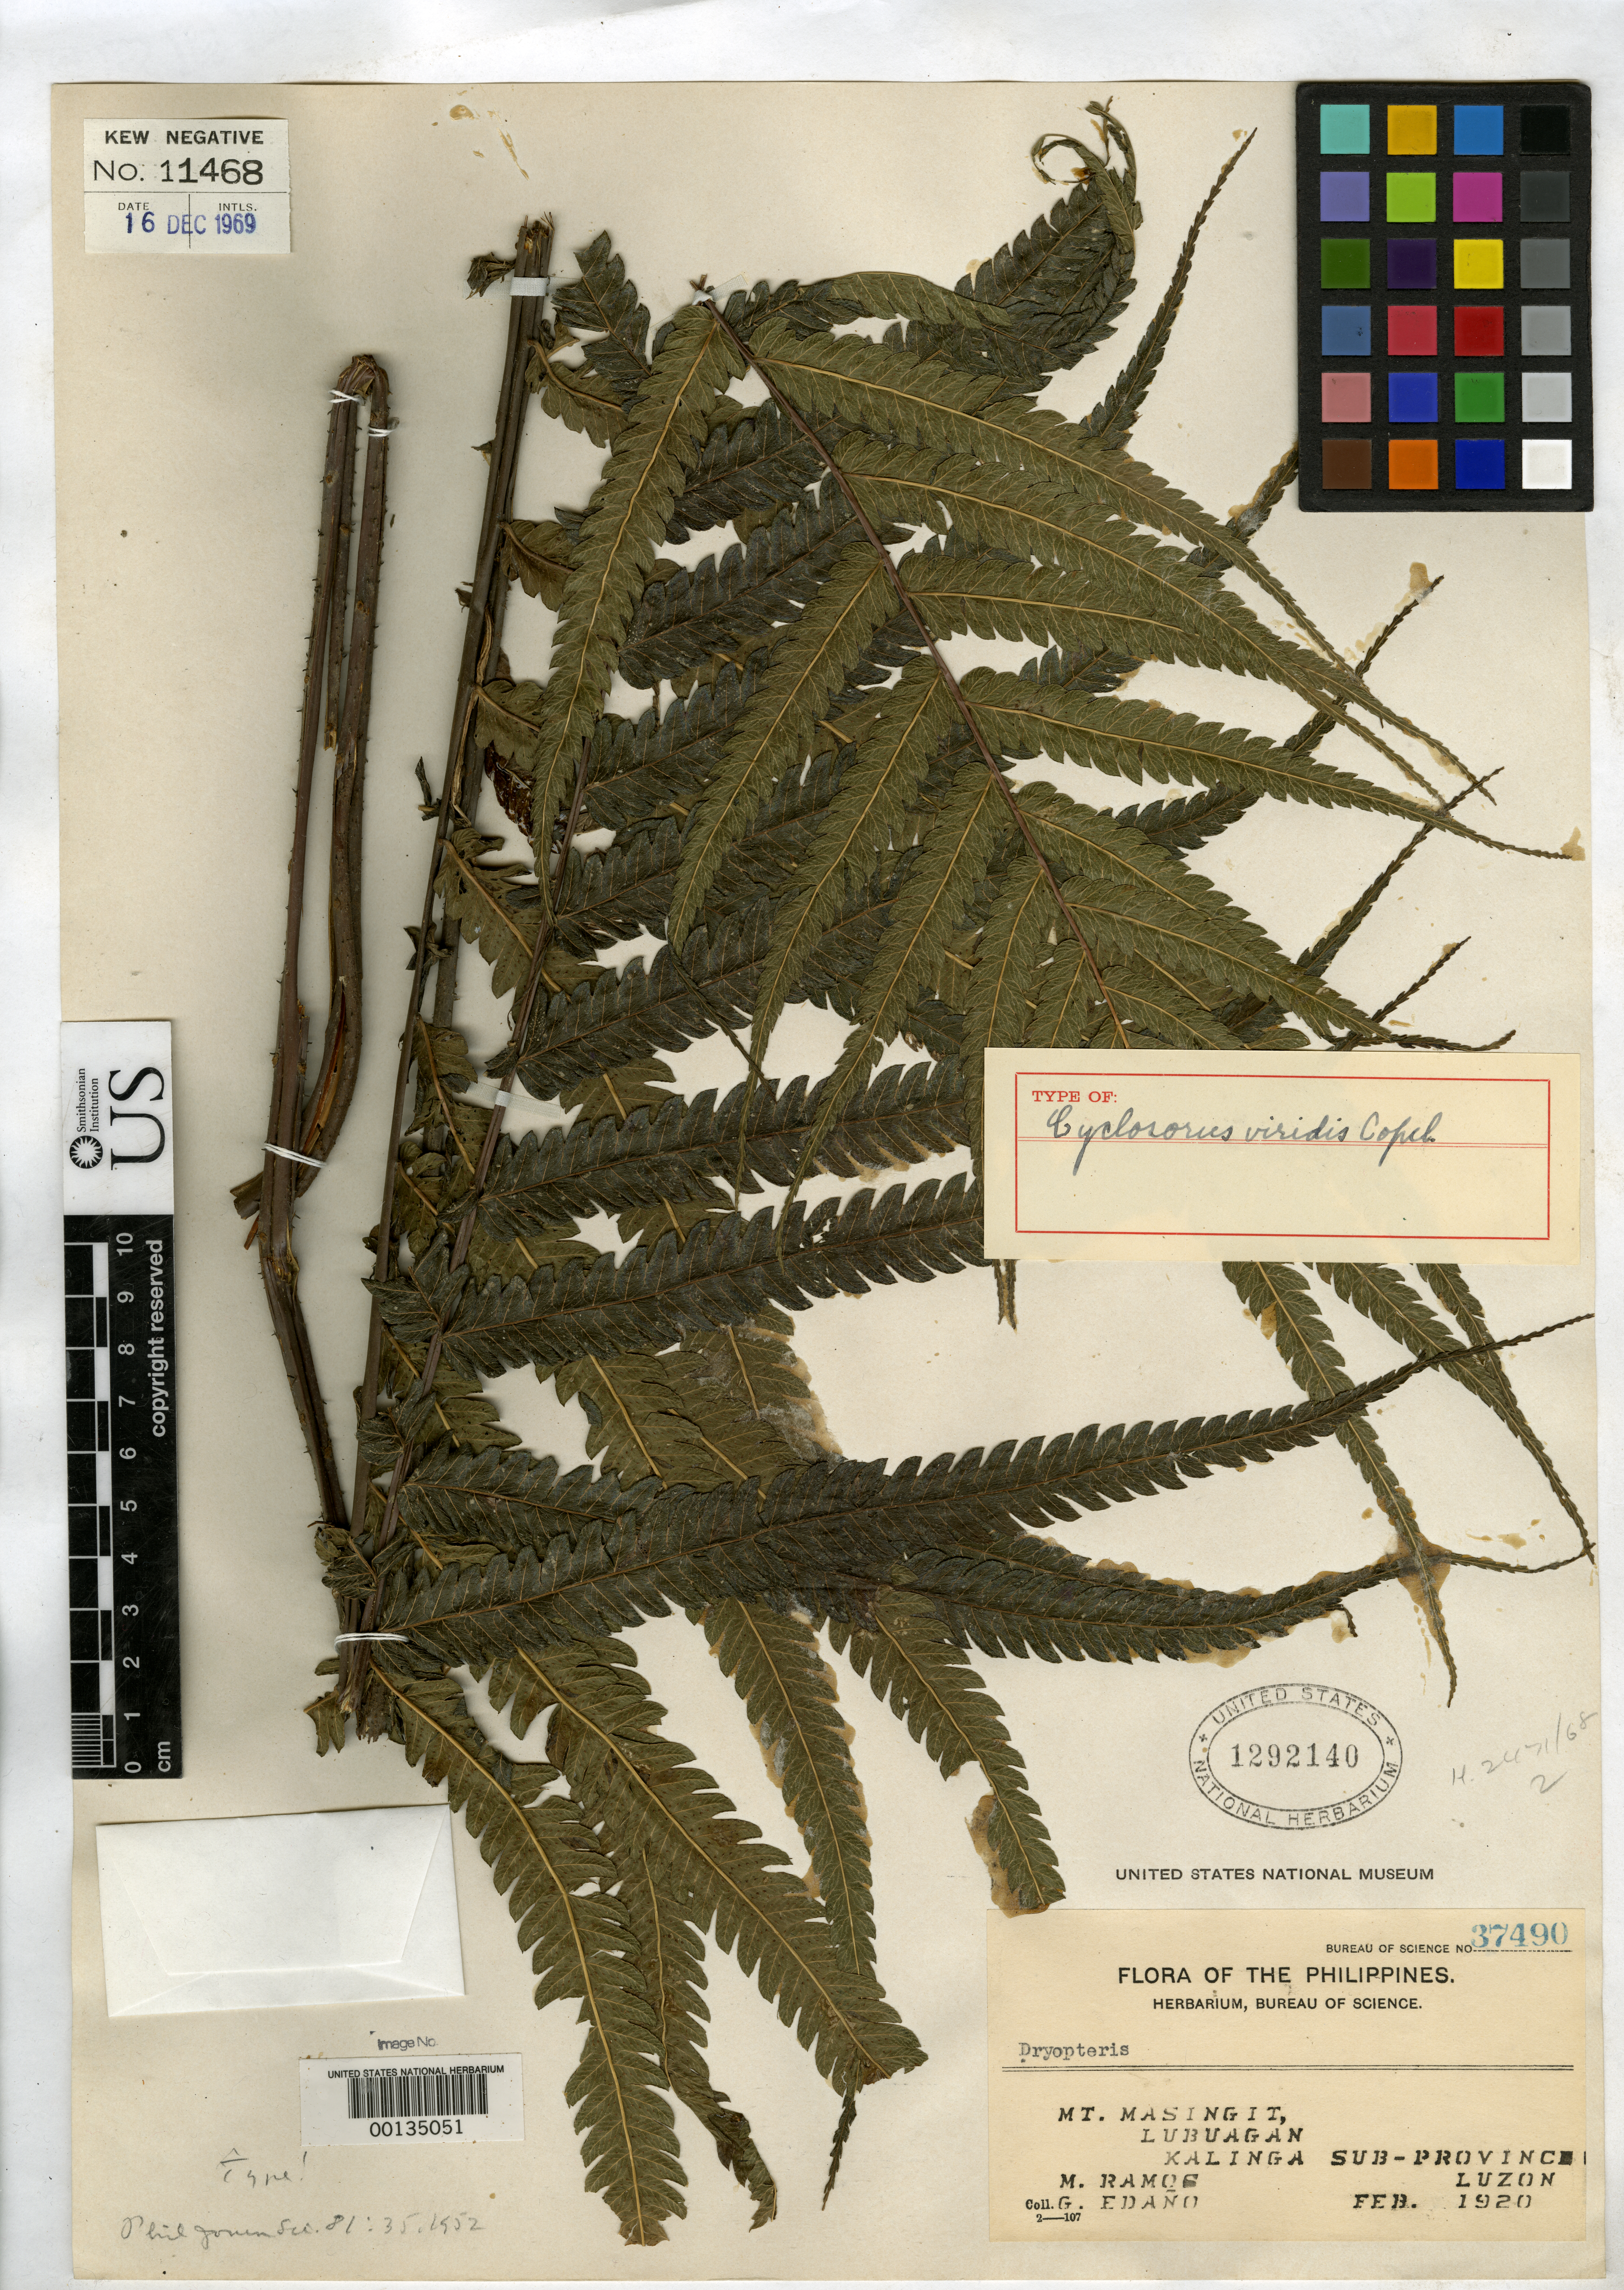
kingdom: Plantae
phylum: Tracheophyta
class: Polypodiopsida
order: Polypodiales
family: Thelypteridaceae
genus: Cyclosorus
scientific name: Cyclosorus viridis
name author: Copel.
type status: Holotype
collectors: M. Ramos & G. E. Edaño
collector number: Bur. Sci. 37490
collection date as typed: Feb 1920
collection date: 1920-02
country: Philippines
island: Luzon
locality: Kalinga subprovince, Mt. Masingit, Lubuagan.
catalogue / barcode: US 1292140